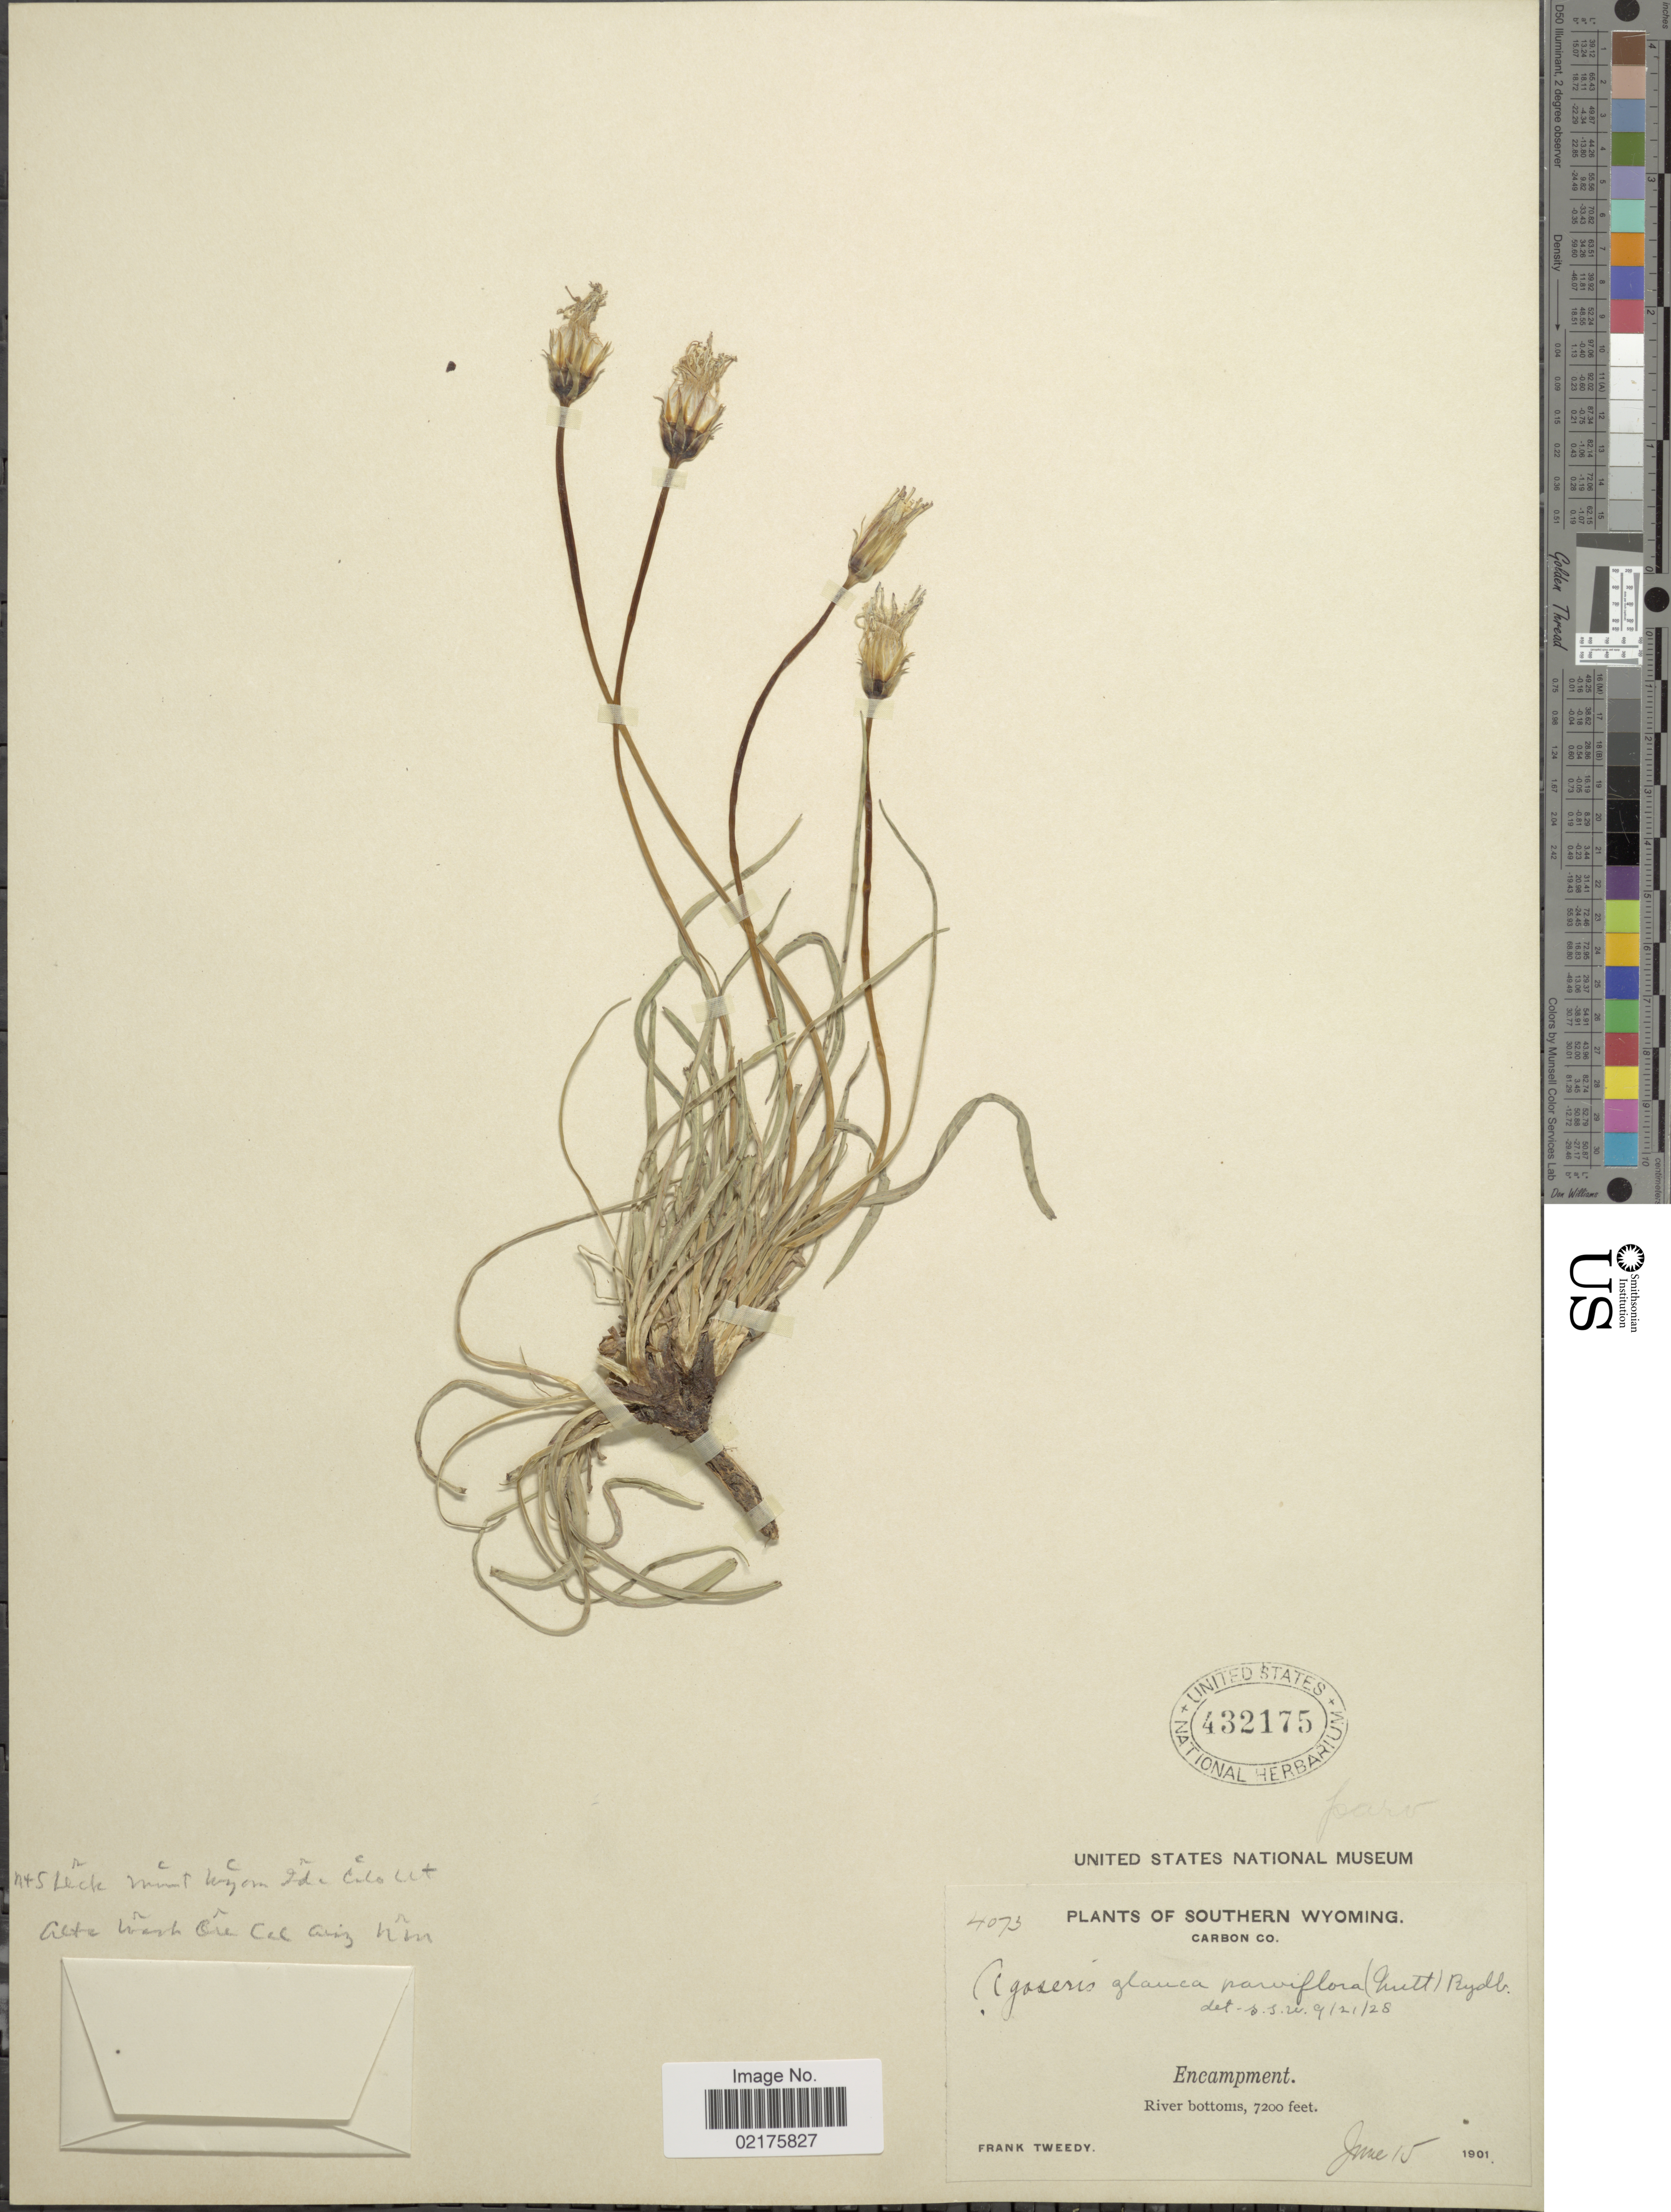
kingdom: Plantae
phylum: Tracheophyta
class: Magnoliopsida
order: Asterales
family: Asteraceae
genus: Agoseris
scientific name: Agoseris parviflora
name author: (Nutt.) D. Dietr.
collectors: F. Tweedy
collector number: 4073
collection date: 1901-06-15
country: United States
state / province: Wyoming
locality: Southern Wyoming, Carbon Co., Encampment, River bottoms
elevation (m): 2195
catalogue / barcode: US 432175